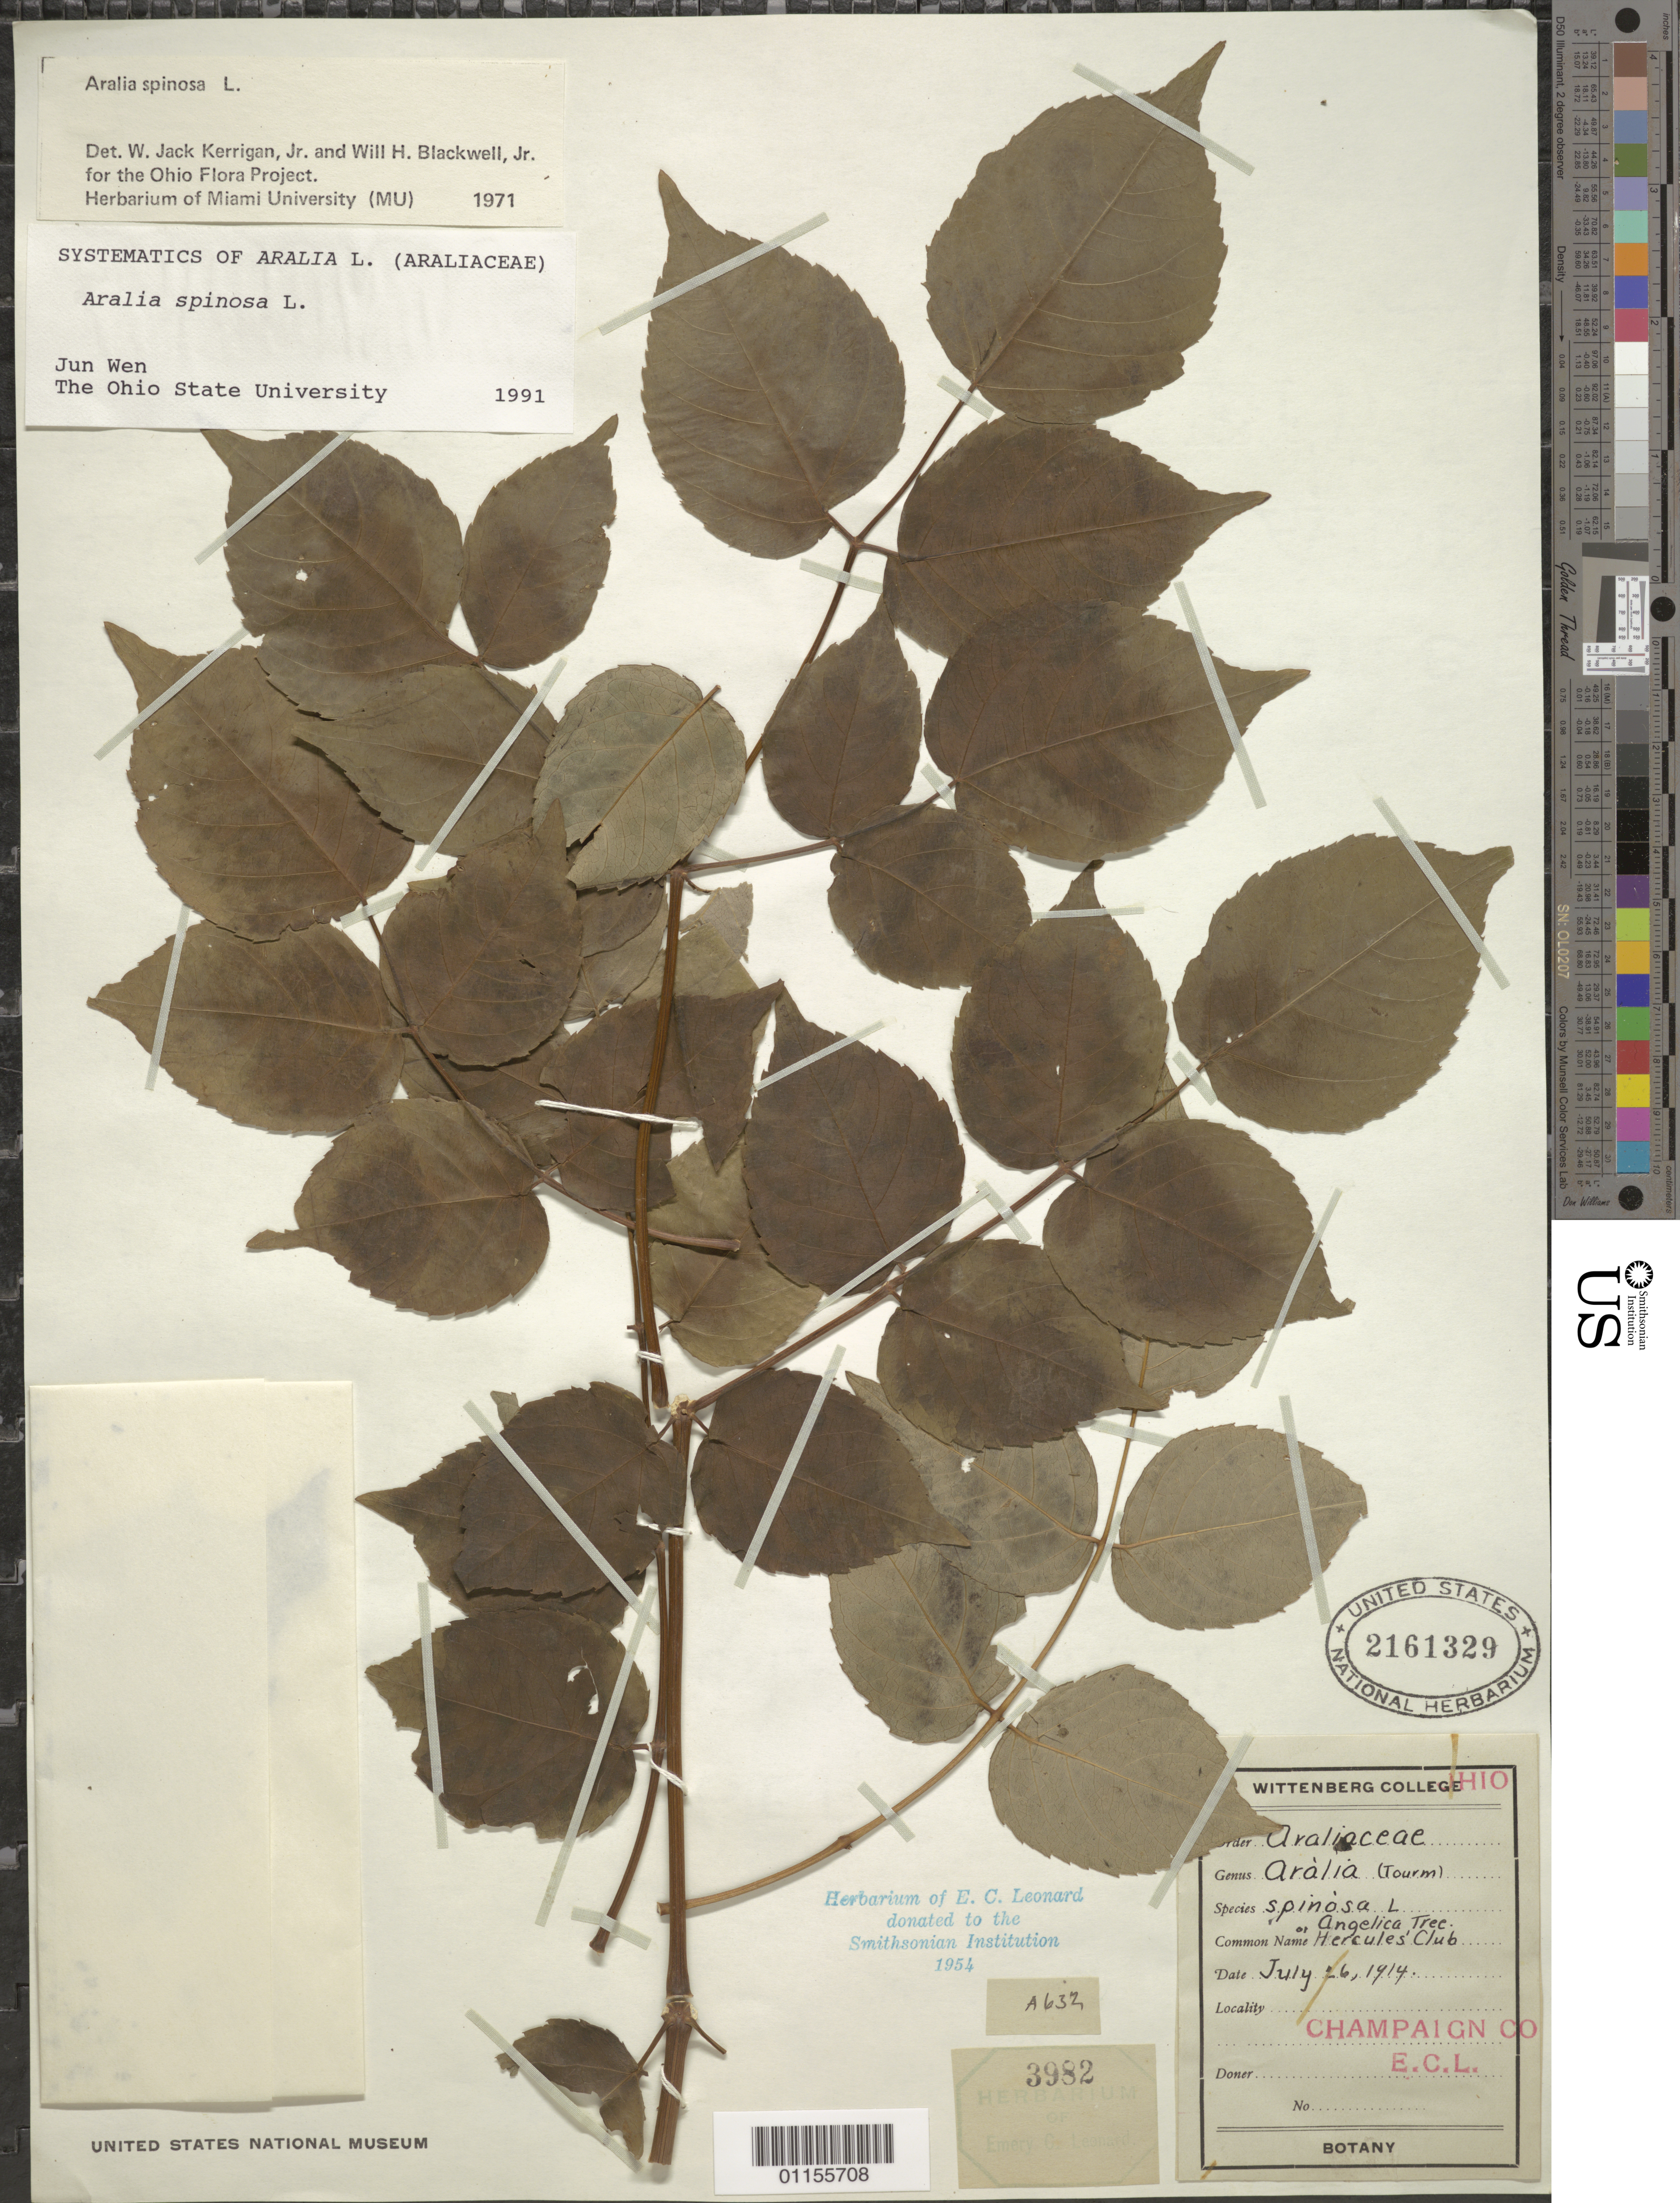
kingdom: Plantae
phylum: Tracheophyta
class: Magnoliopsida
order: Apiales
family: Araliaceae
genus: Aralia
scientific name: Aralia spinosa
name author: L.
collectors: E. C. Leonard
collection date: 1914-07-26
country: United States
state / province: Ohio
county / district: Champaign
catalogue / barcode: US 2161329